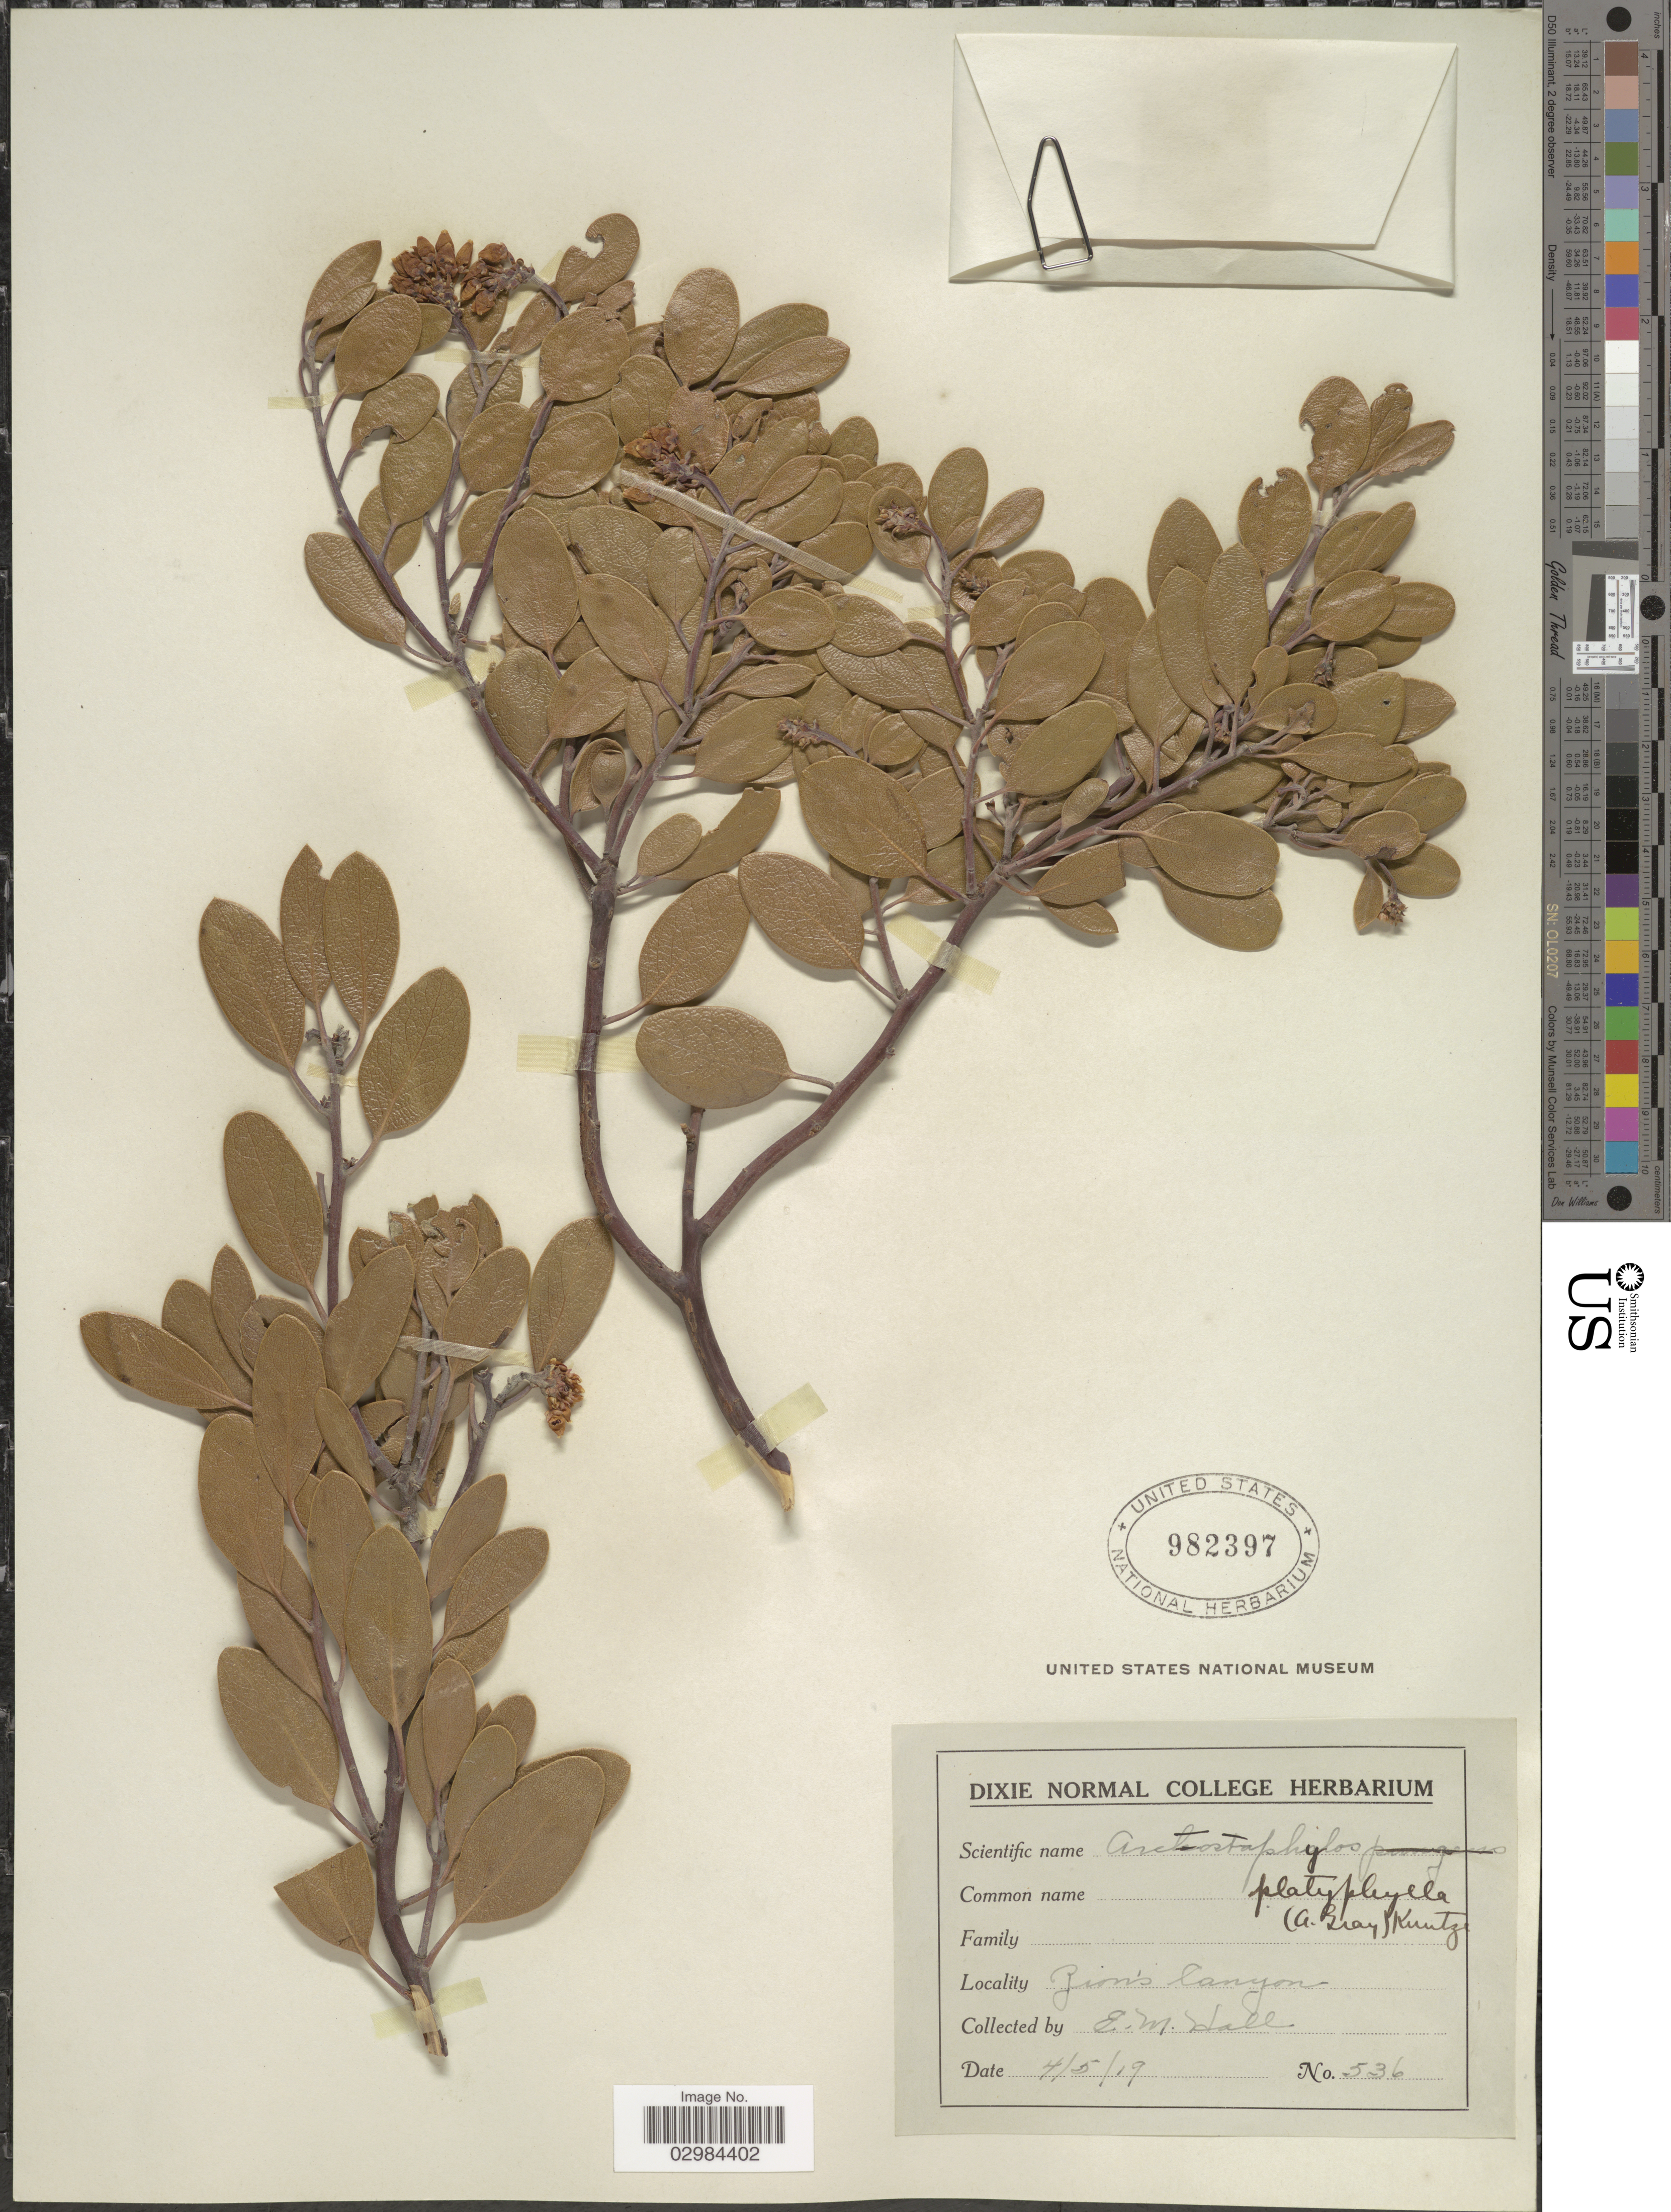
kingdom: Plantae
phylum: Tracheophyta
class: Magnoliopsida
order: Ericales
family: Ericaceae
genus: Arctostaphylos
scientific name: Arctostaphylos platyphylla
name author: (A. Gray) Kuntze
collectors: E. Hall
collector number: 536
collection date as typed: Transcribed d/m/y: 5/4/19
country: United States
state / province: Utah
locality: Zion's Canyon.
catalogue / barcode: US 982397